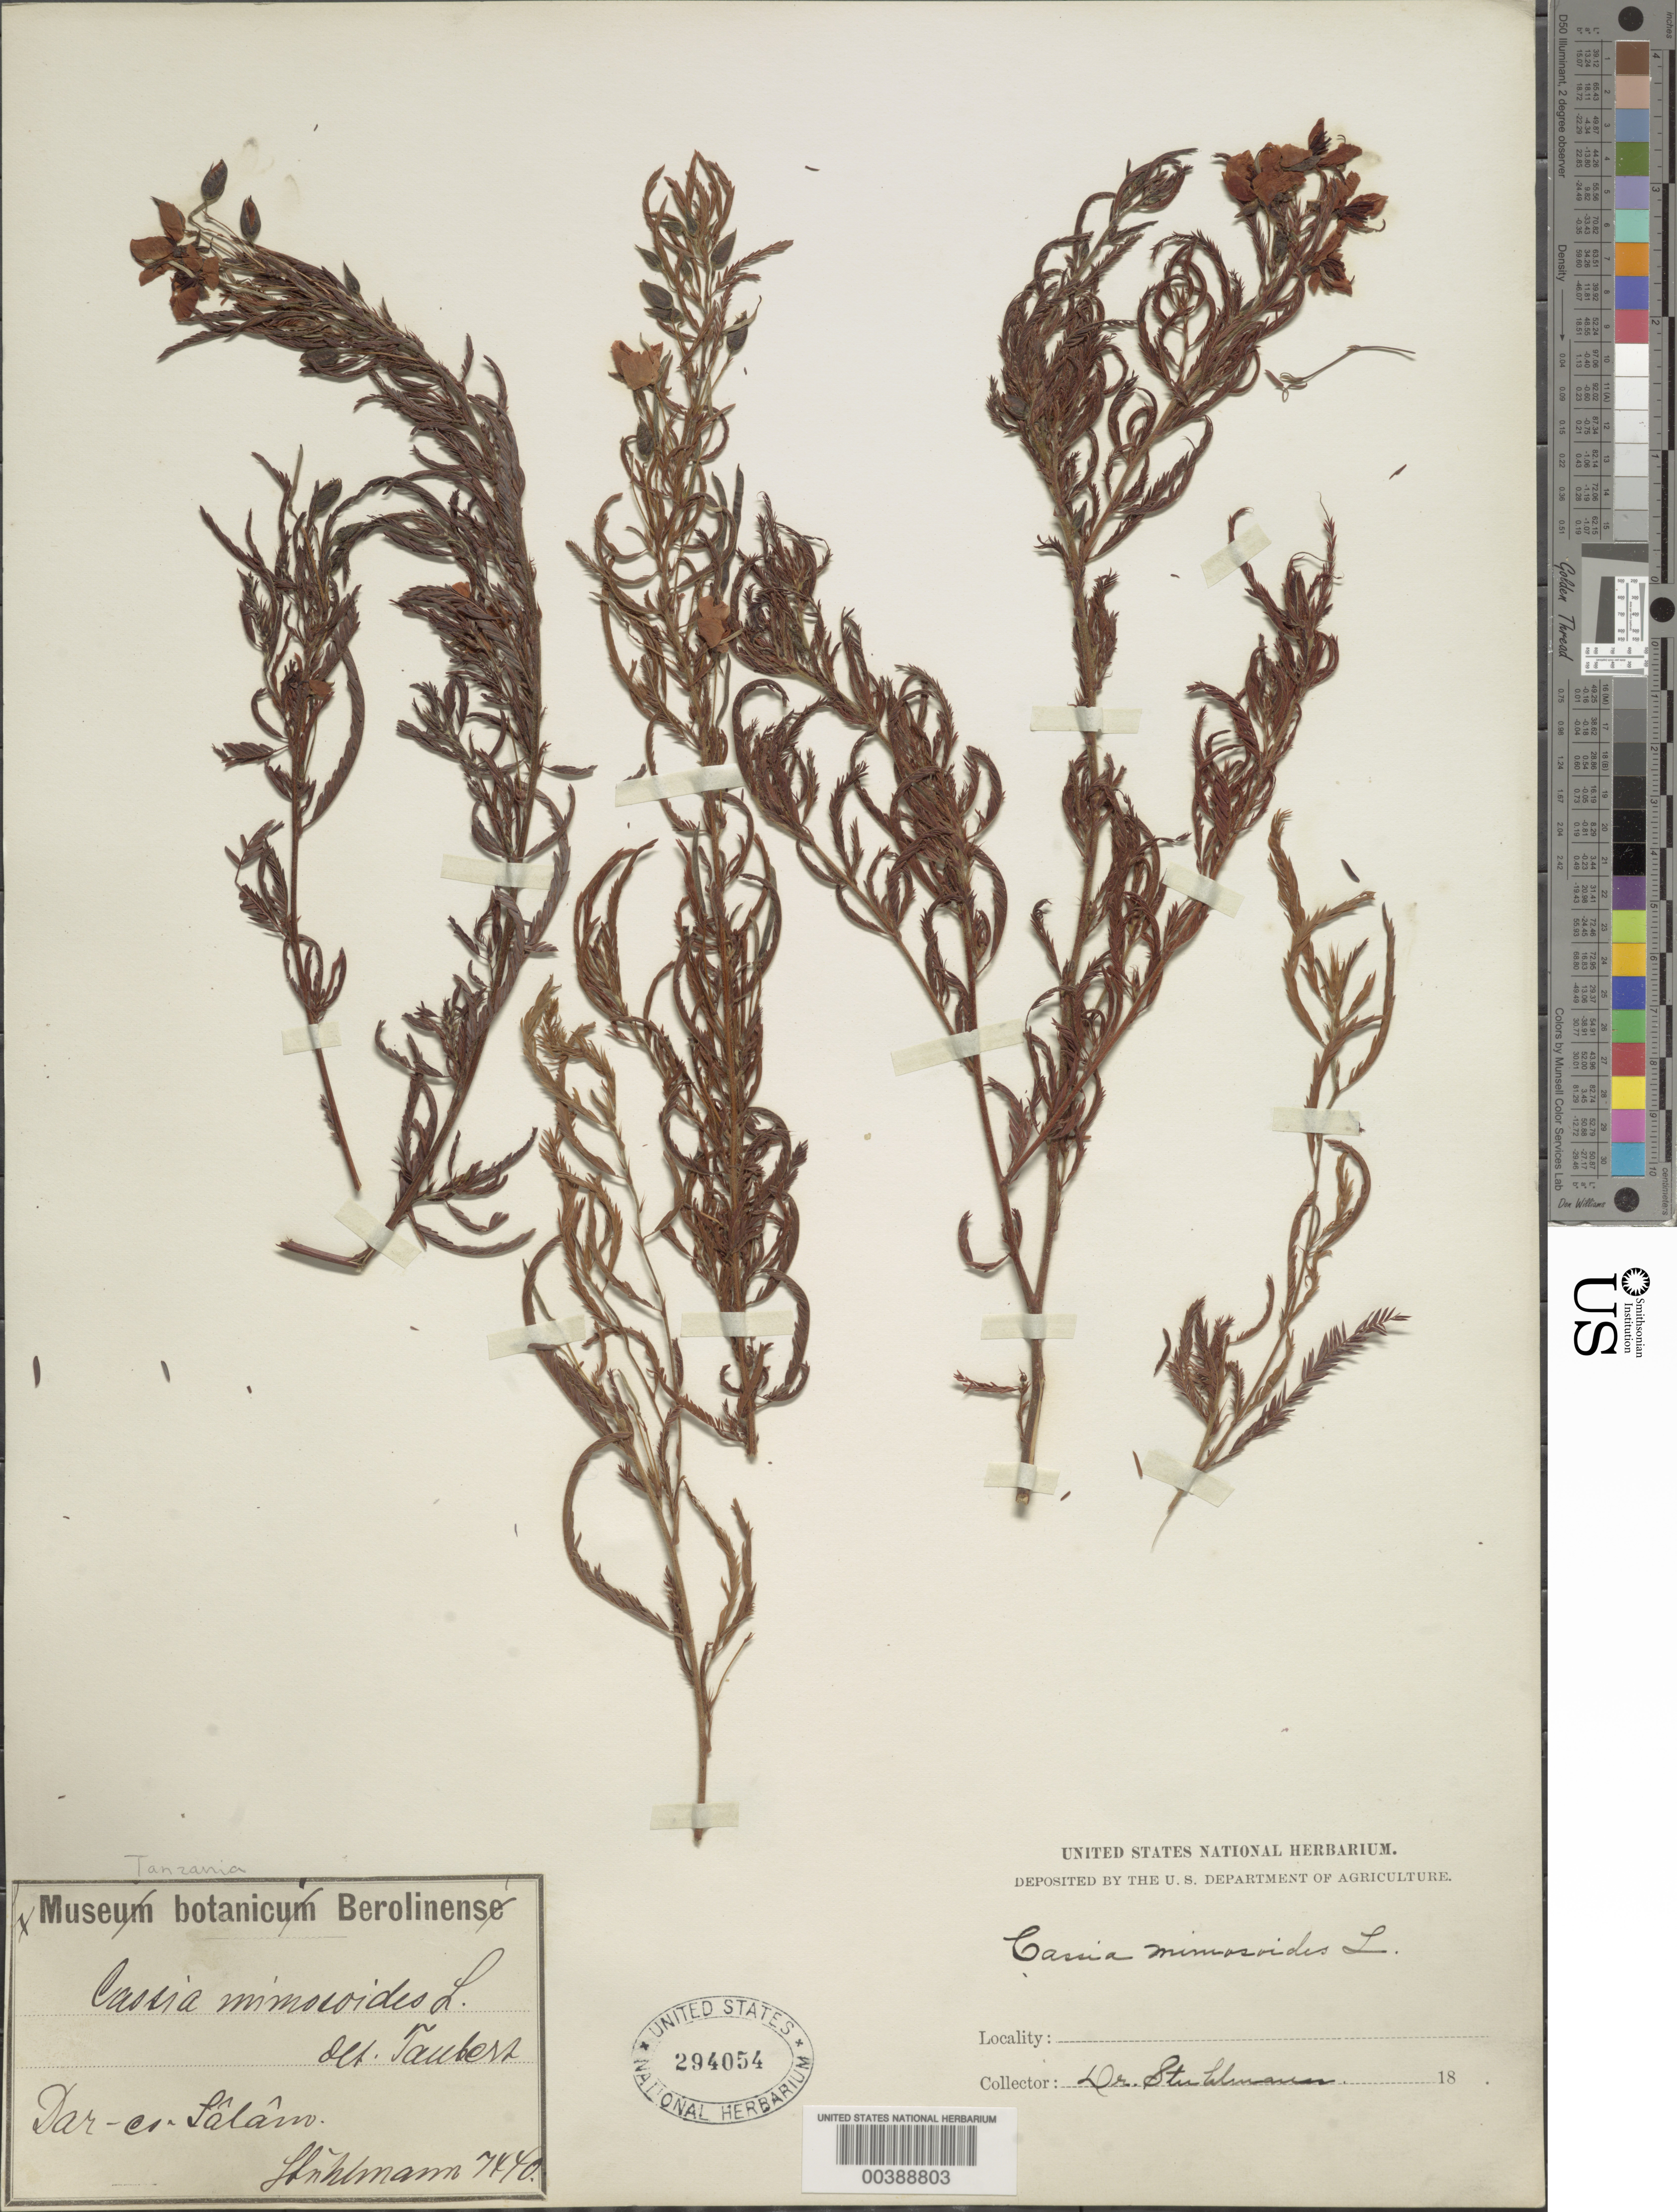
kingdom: Plantae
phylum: Tracheophyta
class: Magnoliopsida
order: Fabales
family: Fabaceae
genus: Chamaecrista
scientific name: Chamaecrista mimosoides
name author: (L.) Greene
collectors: -. Stuhlmann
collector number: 7440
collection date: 1894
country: Tanzania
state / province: Dar Es Salaam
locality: Dar es salaam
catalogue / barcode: US 294054